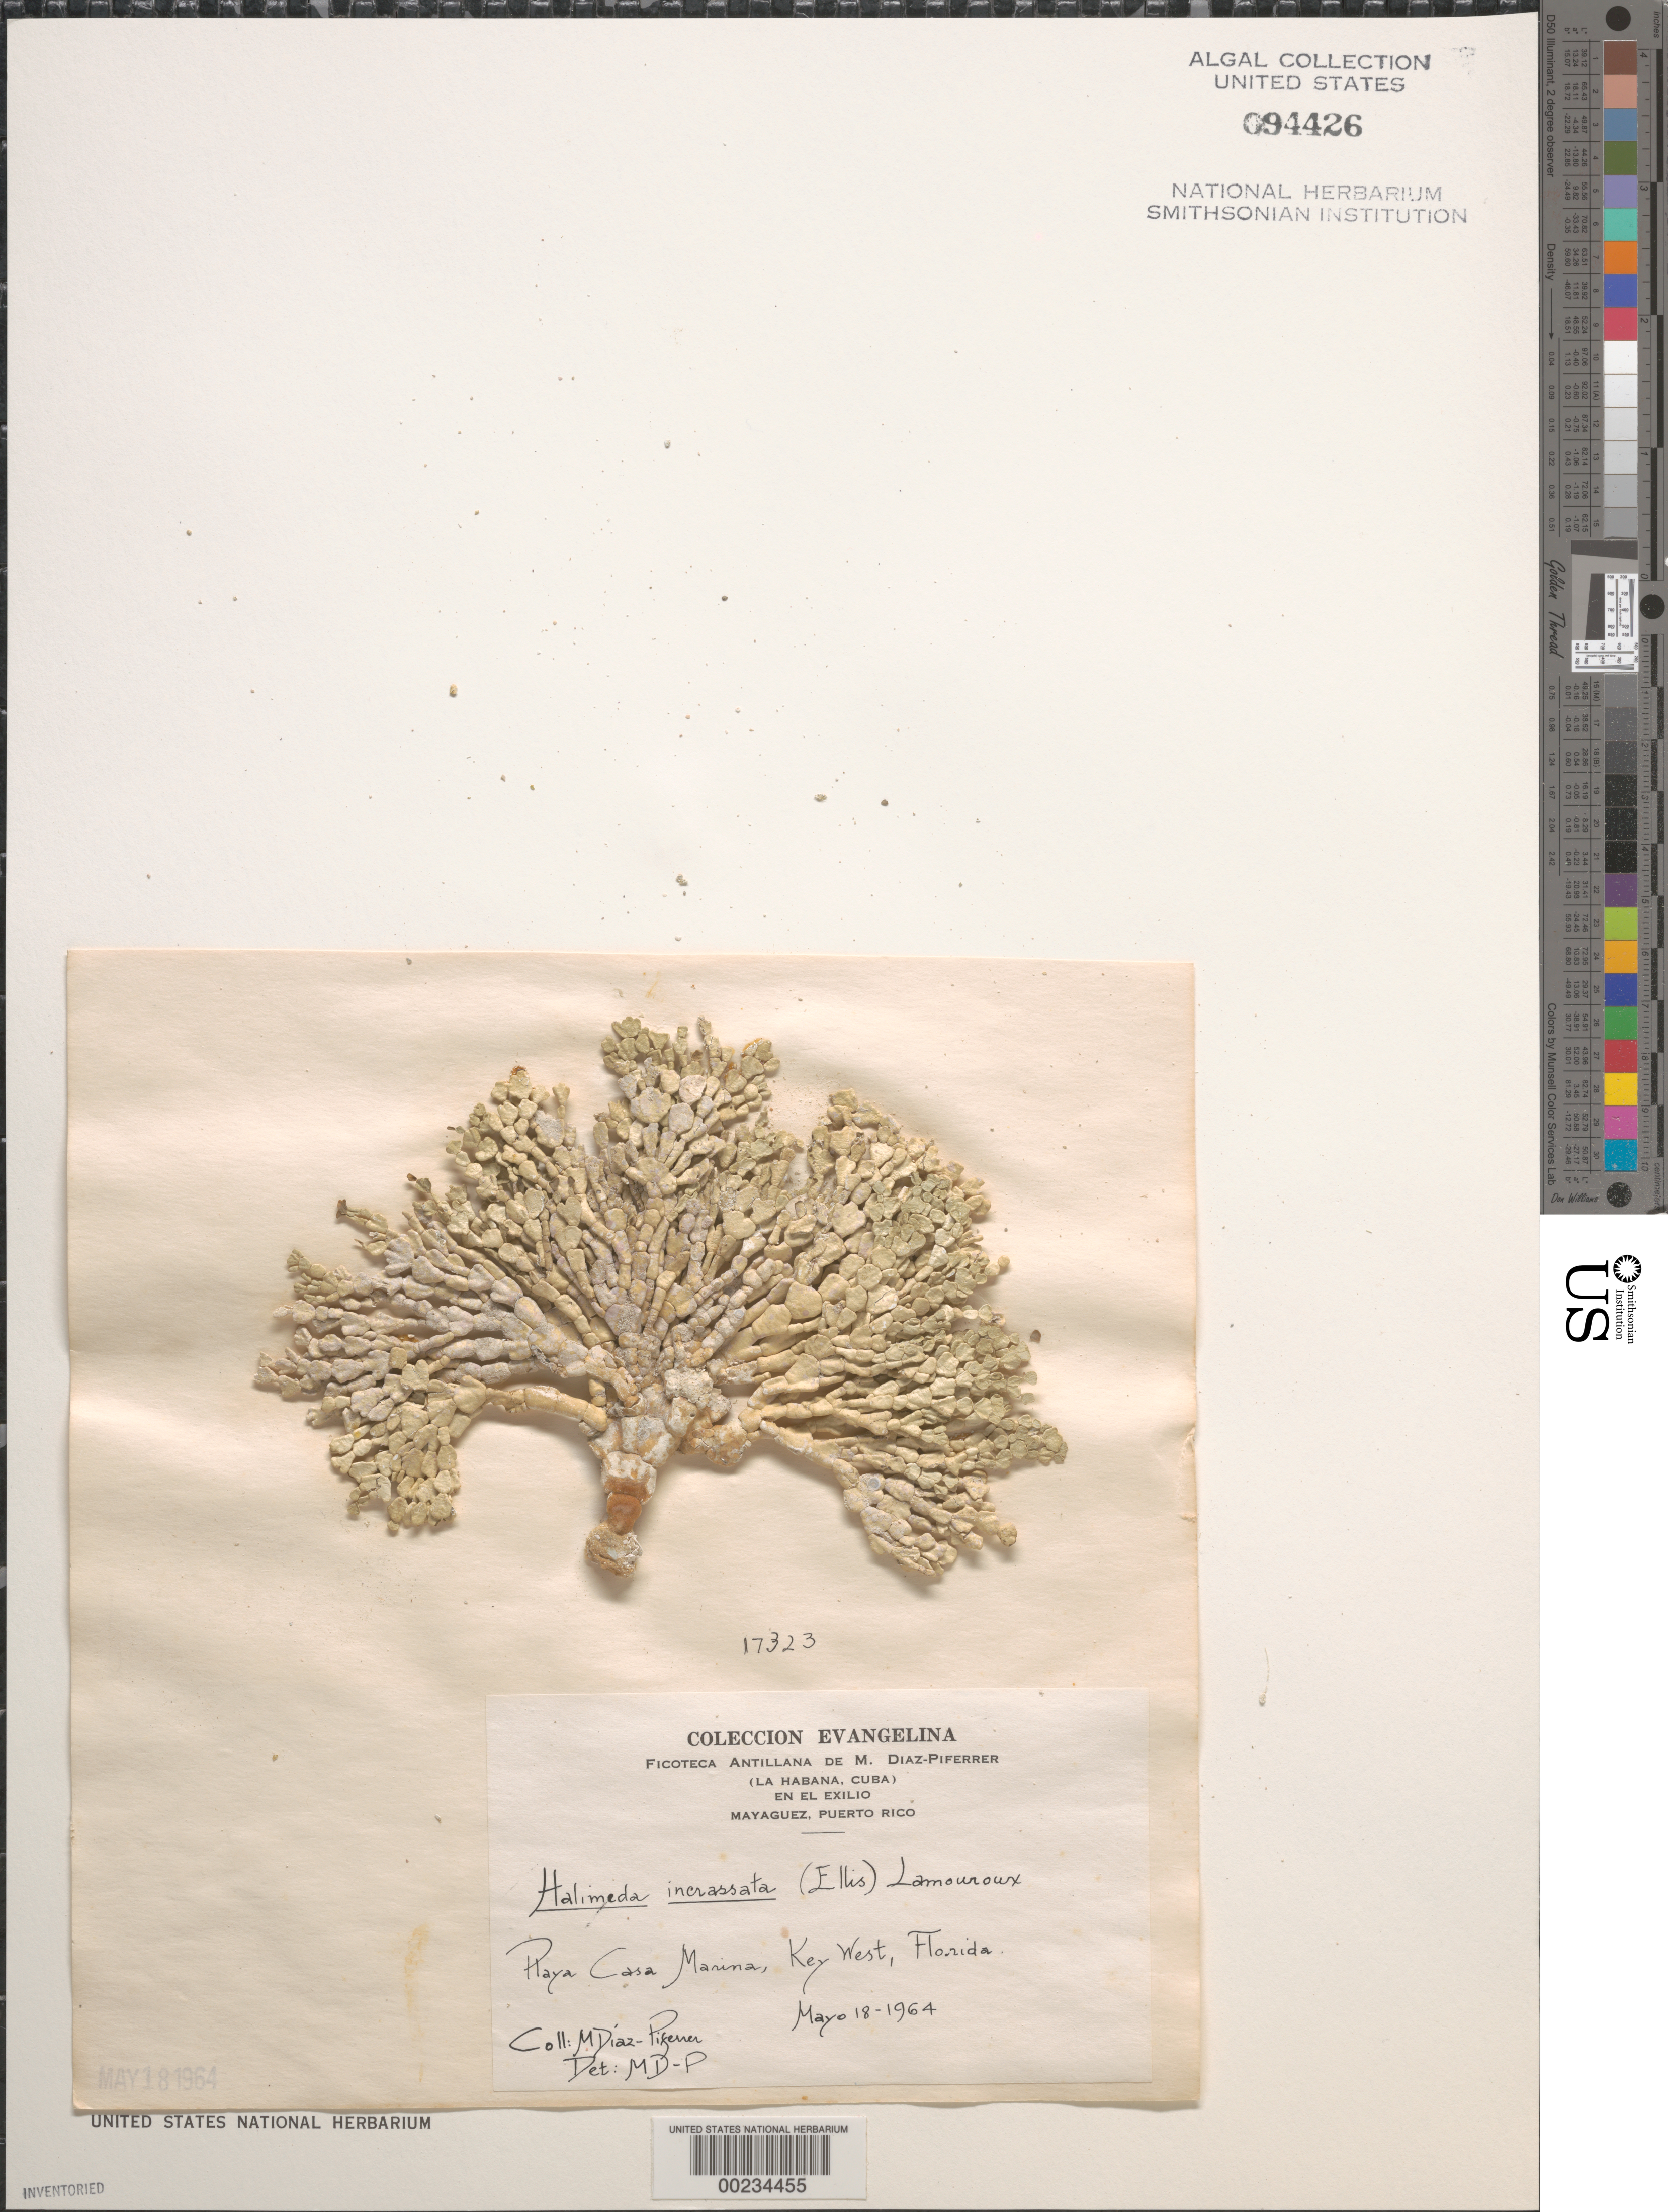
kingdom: Plantae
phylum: Chlorophyta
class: Ulvophyceae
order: Bryopsidales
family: Halimedaceae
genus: Halimeda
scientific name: Halimeda incrassata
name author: (J. Ellis) J.V.Lamouroux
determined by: Diaz-Piferrer, M.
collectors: M. Diaz-Piferrer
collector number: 17323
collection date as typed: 18 May 1964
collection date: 1964-05-18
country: United States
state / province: Florida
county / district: Monroe County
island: Key West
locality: Casa Marina Beach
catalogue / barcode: US 94426